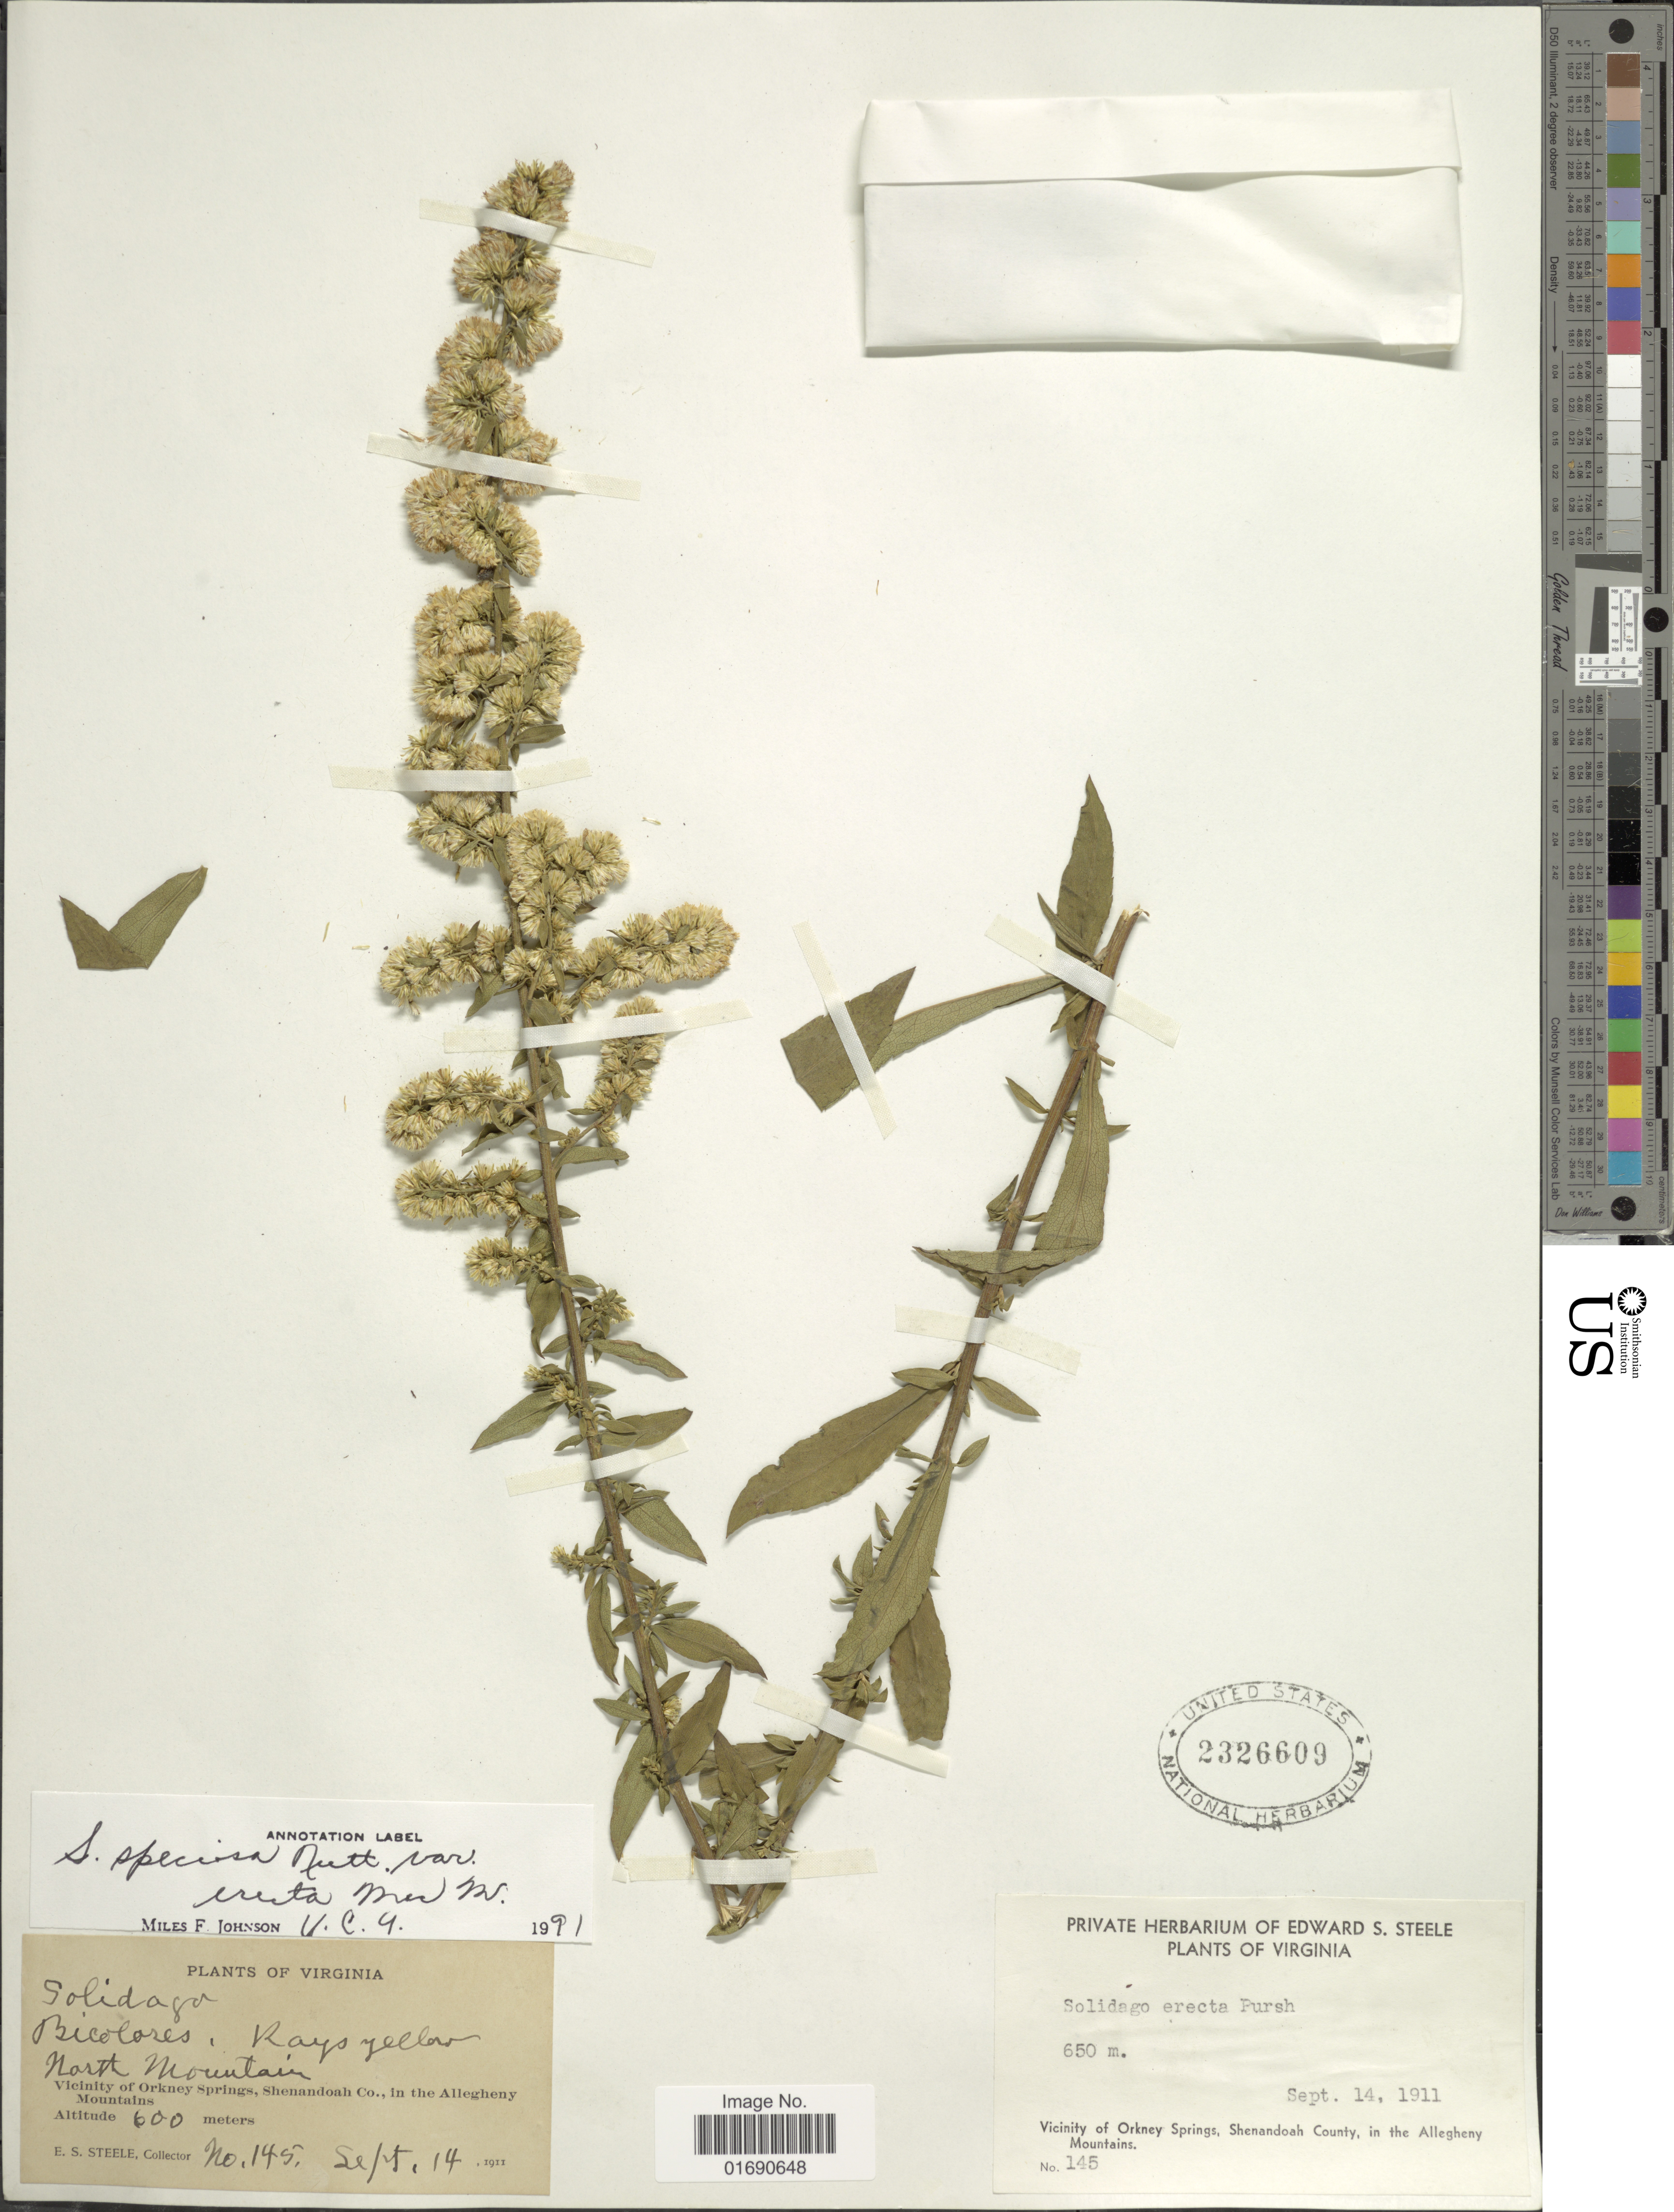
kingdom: Plantae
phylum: Tracheophyta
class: Magnoliopsida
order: Asterales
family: Asteraceae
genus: Solidago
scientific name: Solidago speciosa var. erecta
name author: (Pursh) MacMill.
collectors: E. Steele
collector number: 145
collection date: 1911-09-14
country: United States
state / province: Virginia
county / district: Shenandoah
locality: North Mountain, Vicinity of Orkney Springs, Shenandoah Co., in the Allegheny Mountains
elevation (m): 600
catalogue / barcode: US 2326609